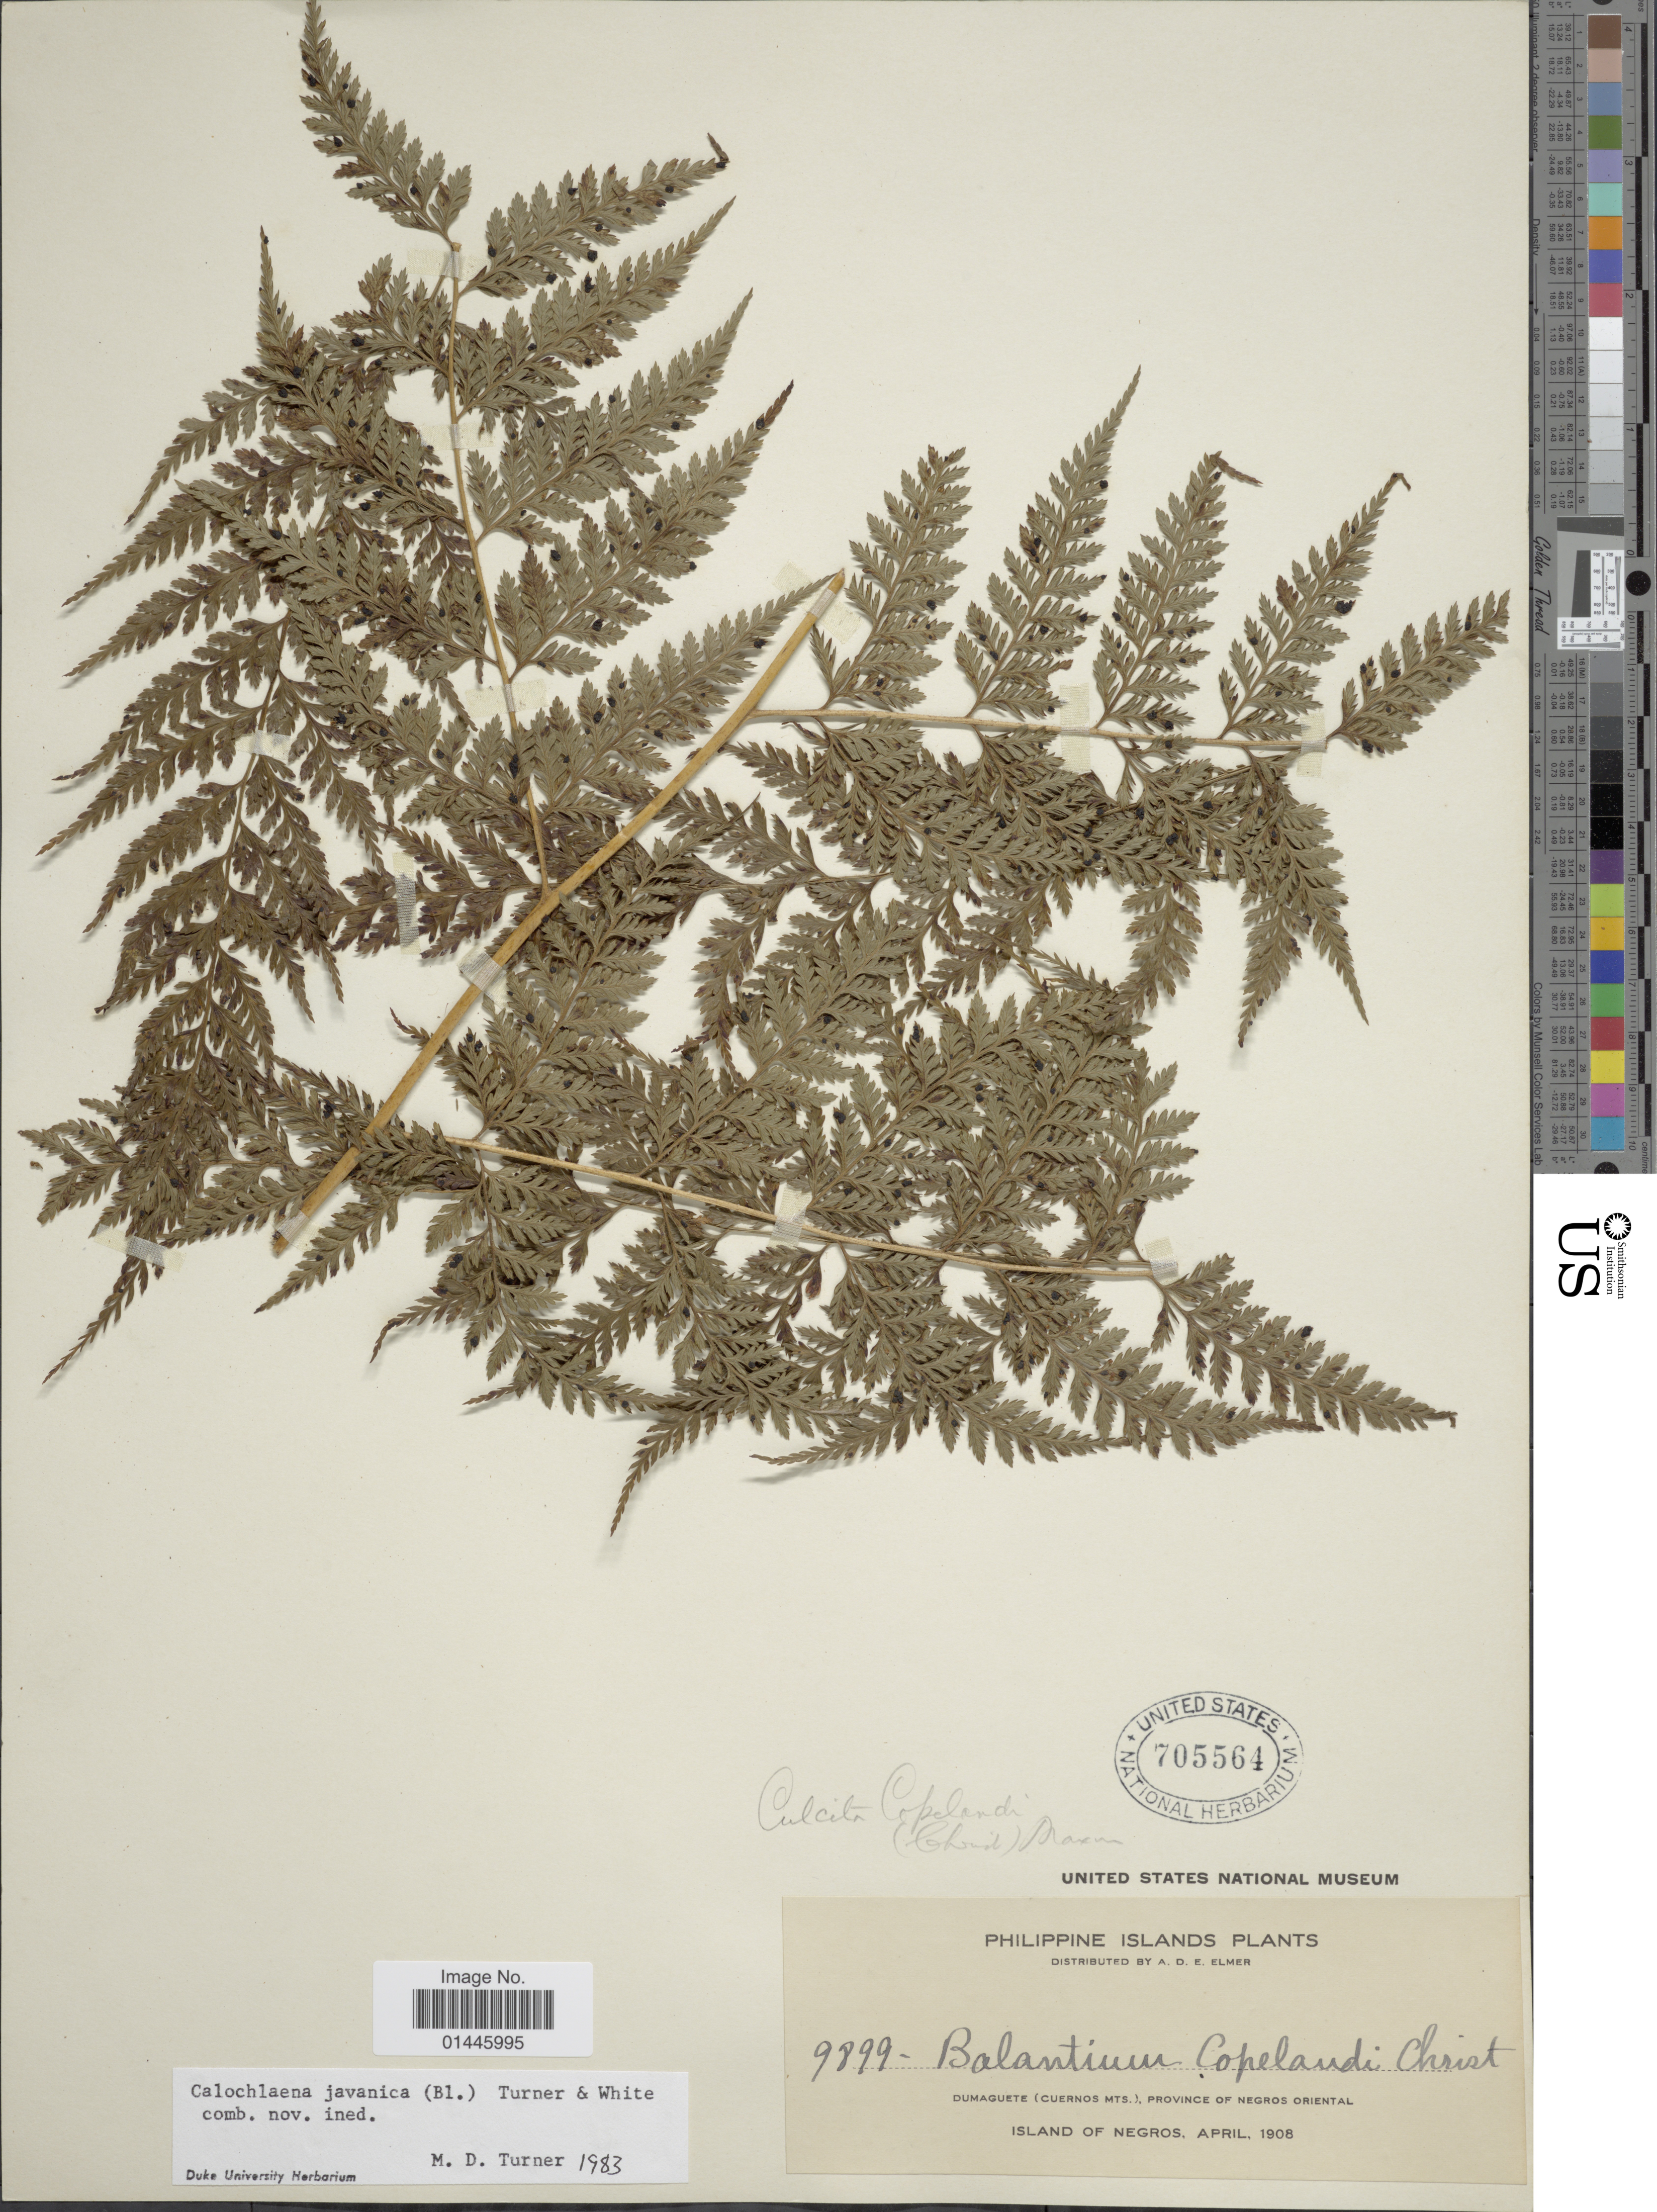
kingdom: Plantae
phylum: Tracheophyta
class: Polypodiopsida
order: Cyatheales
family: Dicksoniaceae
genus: Calochlaena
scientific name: Calochlaena javanica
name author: (Blume) M.D. Turner & R.A. White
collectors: A. D. E. Elmer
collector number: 9899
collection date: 1908-04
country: Philippines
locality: Philippine Islands, Dumaguete (Cuernos Mts.), Province of Negros Oriental, Island of Negros.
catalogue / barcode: US 705564